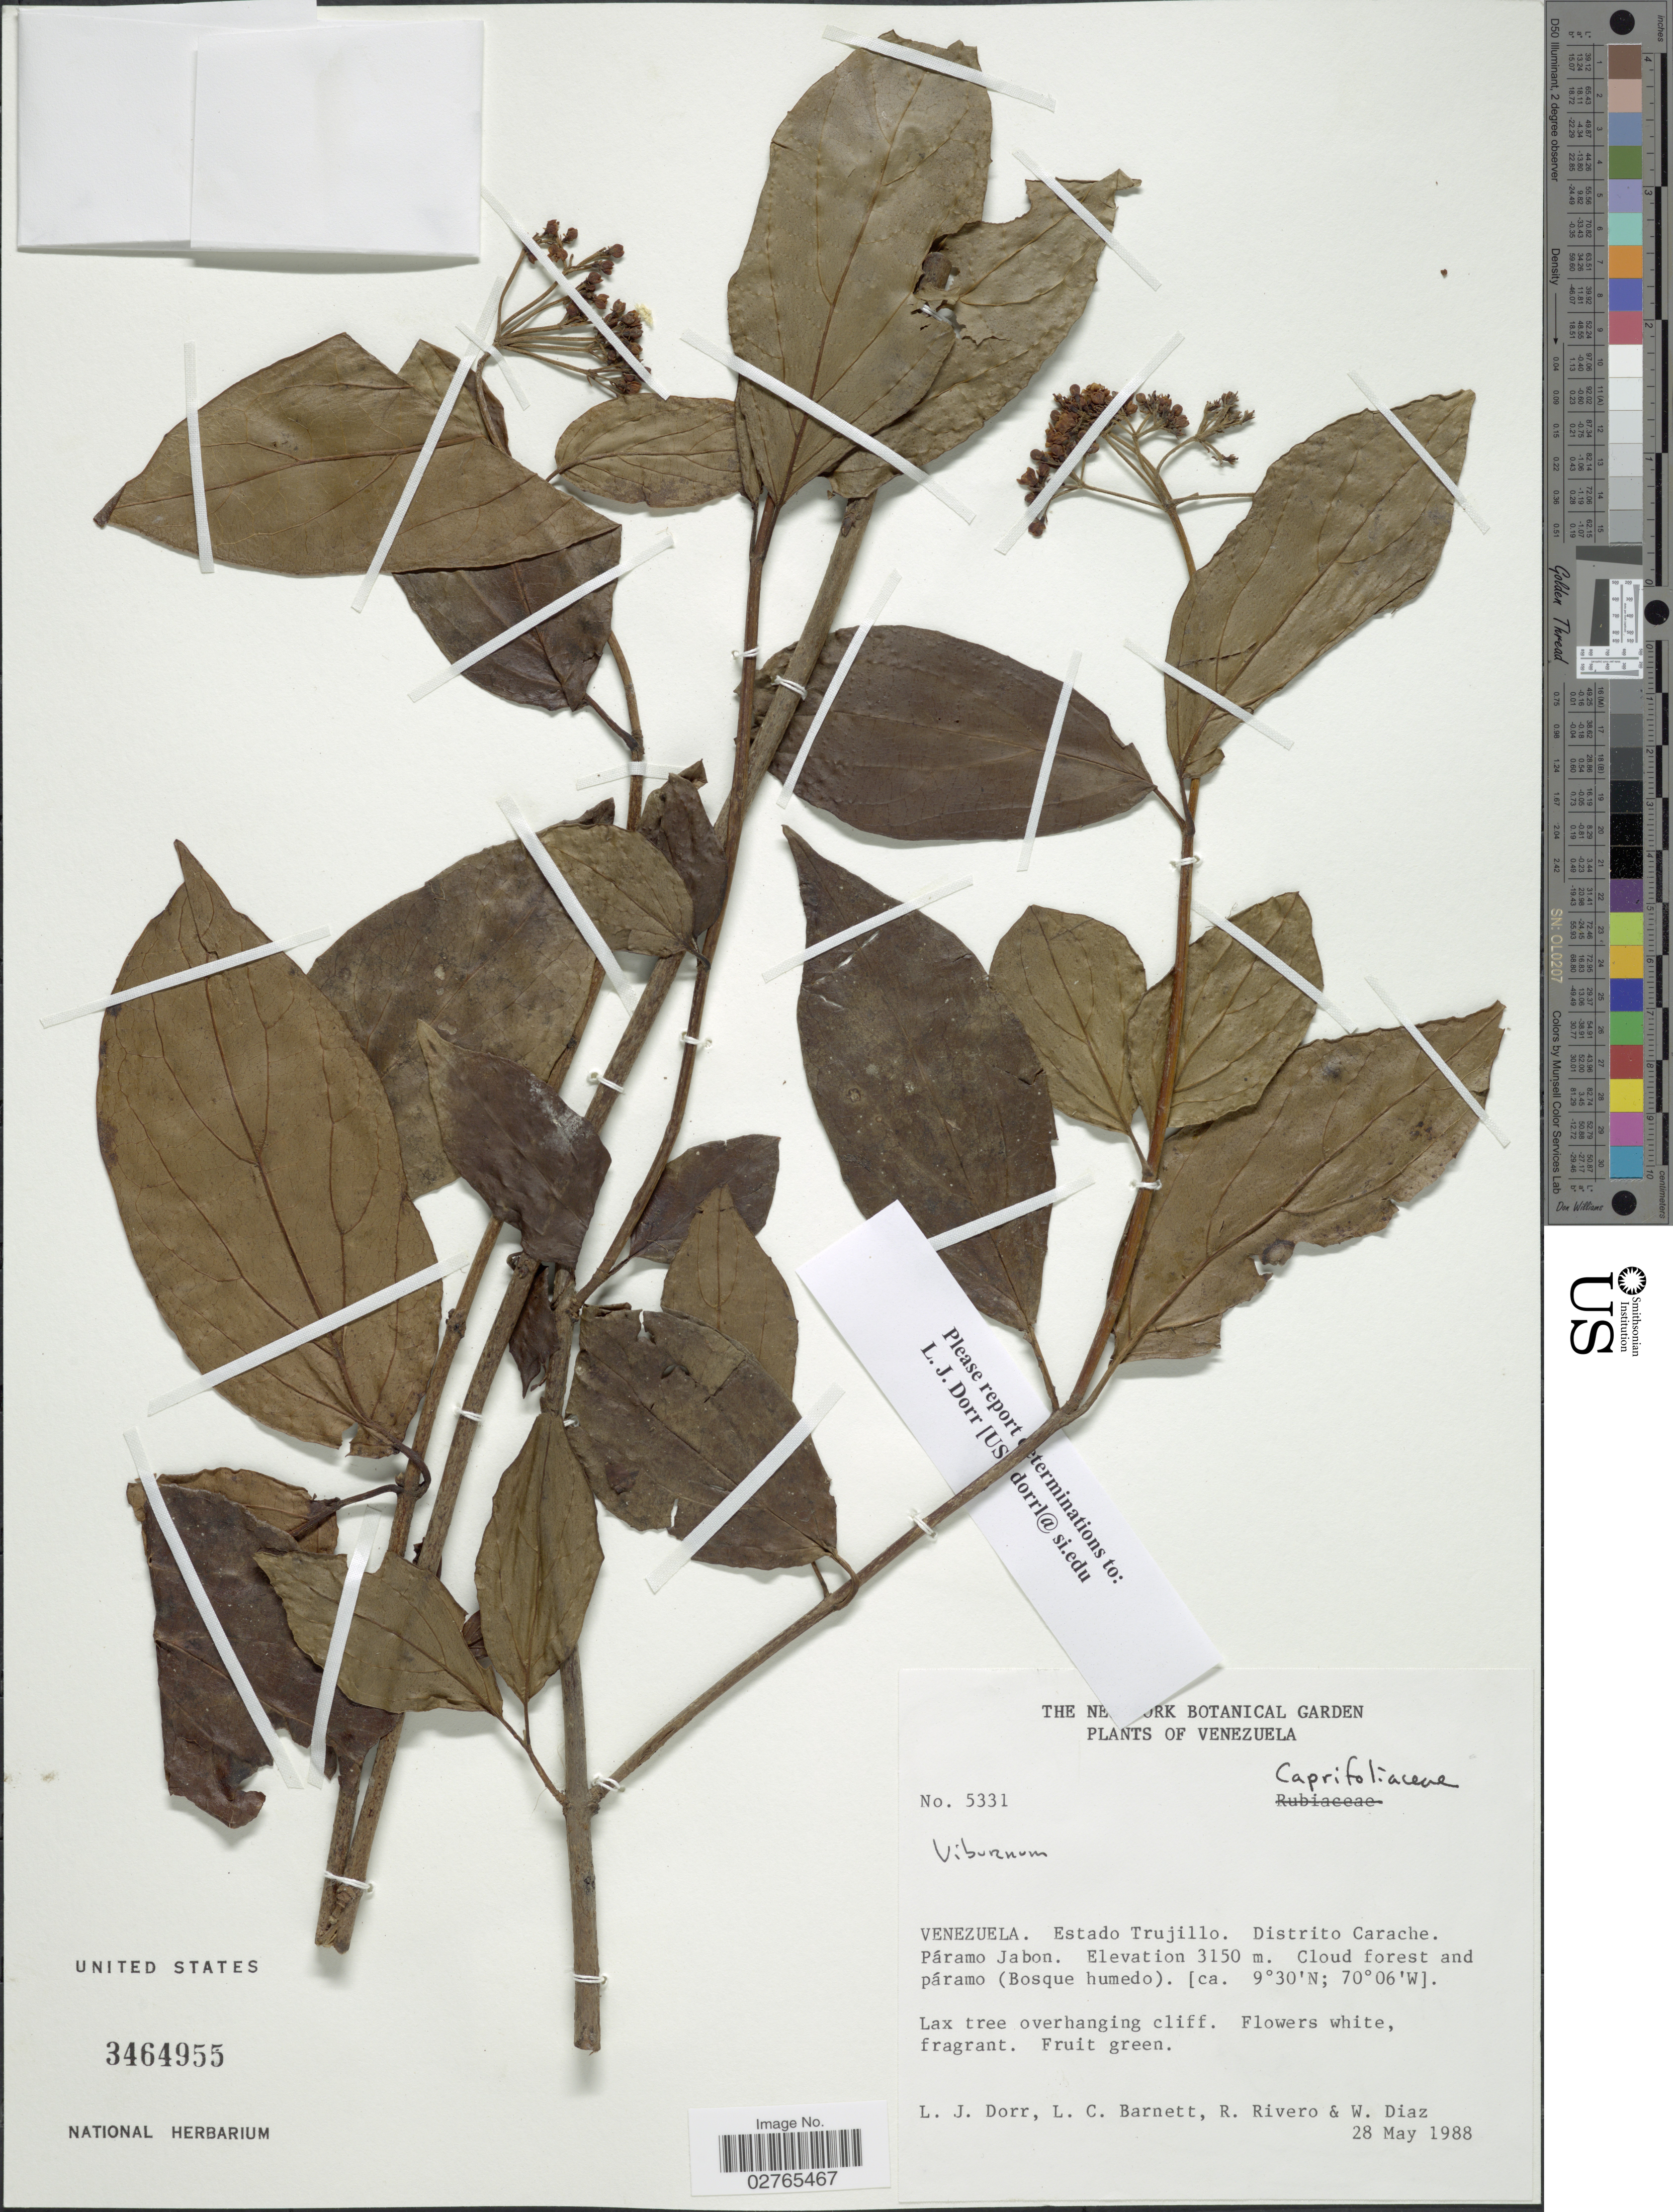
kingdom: Plantae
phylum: Tracheophyta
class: Magnoliopsida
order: Dipsacales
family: Viburnaceae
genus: Viburnum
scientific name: Viburnum sp.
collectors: L. J. Dorr, L. C. Barnett, R. Rivero & W. Díaz P.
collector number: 5331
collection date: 1988-05-28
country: Venezuela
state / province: Trujillo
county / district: Carache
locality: Páramo Jabon.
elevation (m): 3150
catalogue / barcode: US 3464955